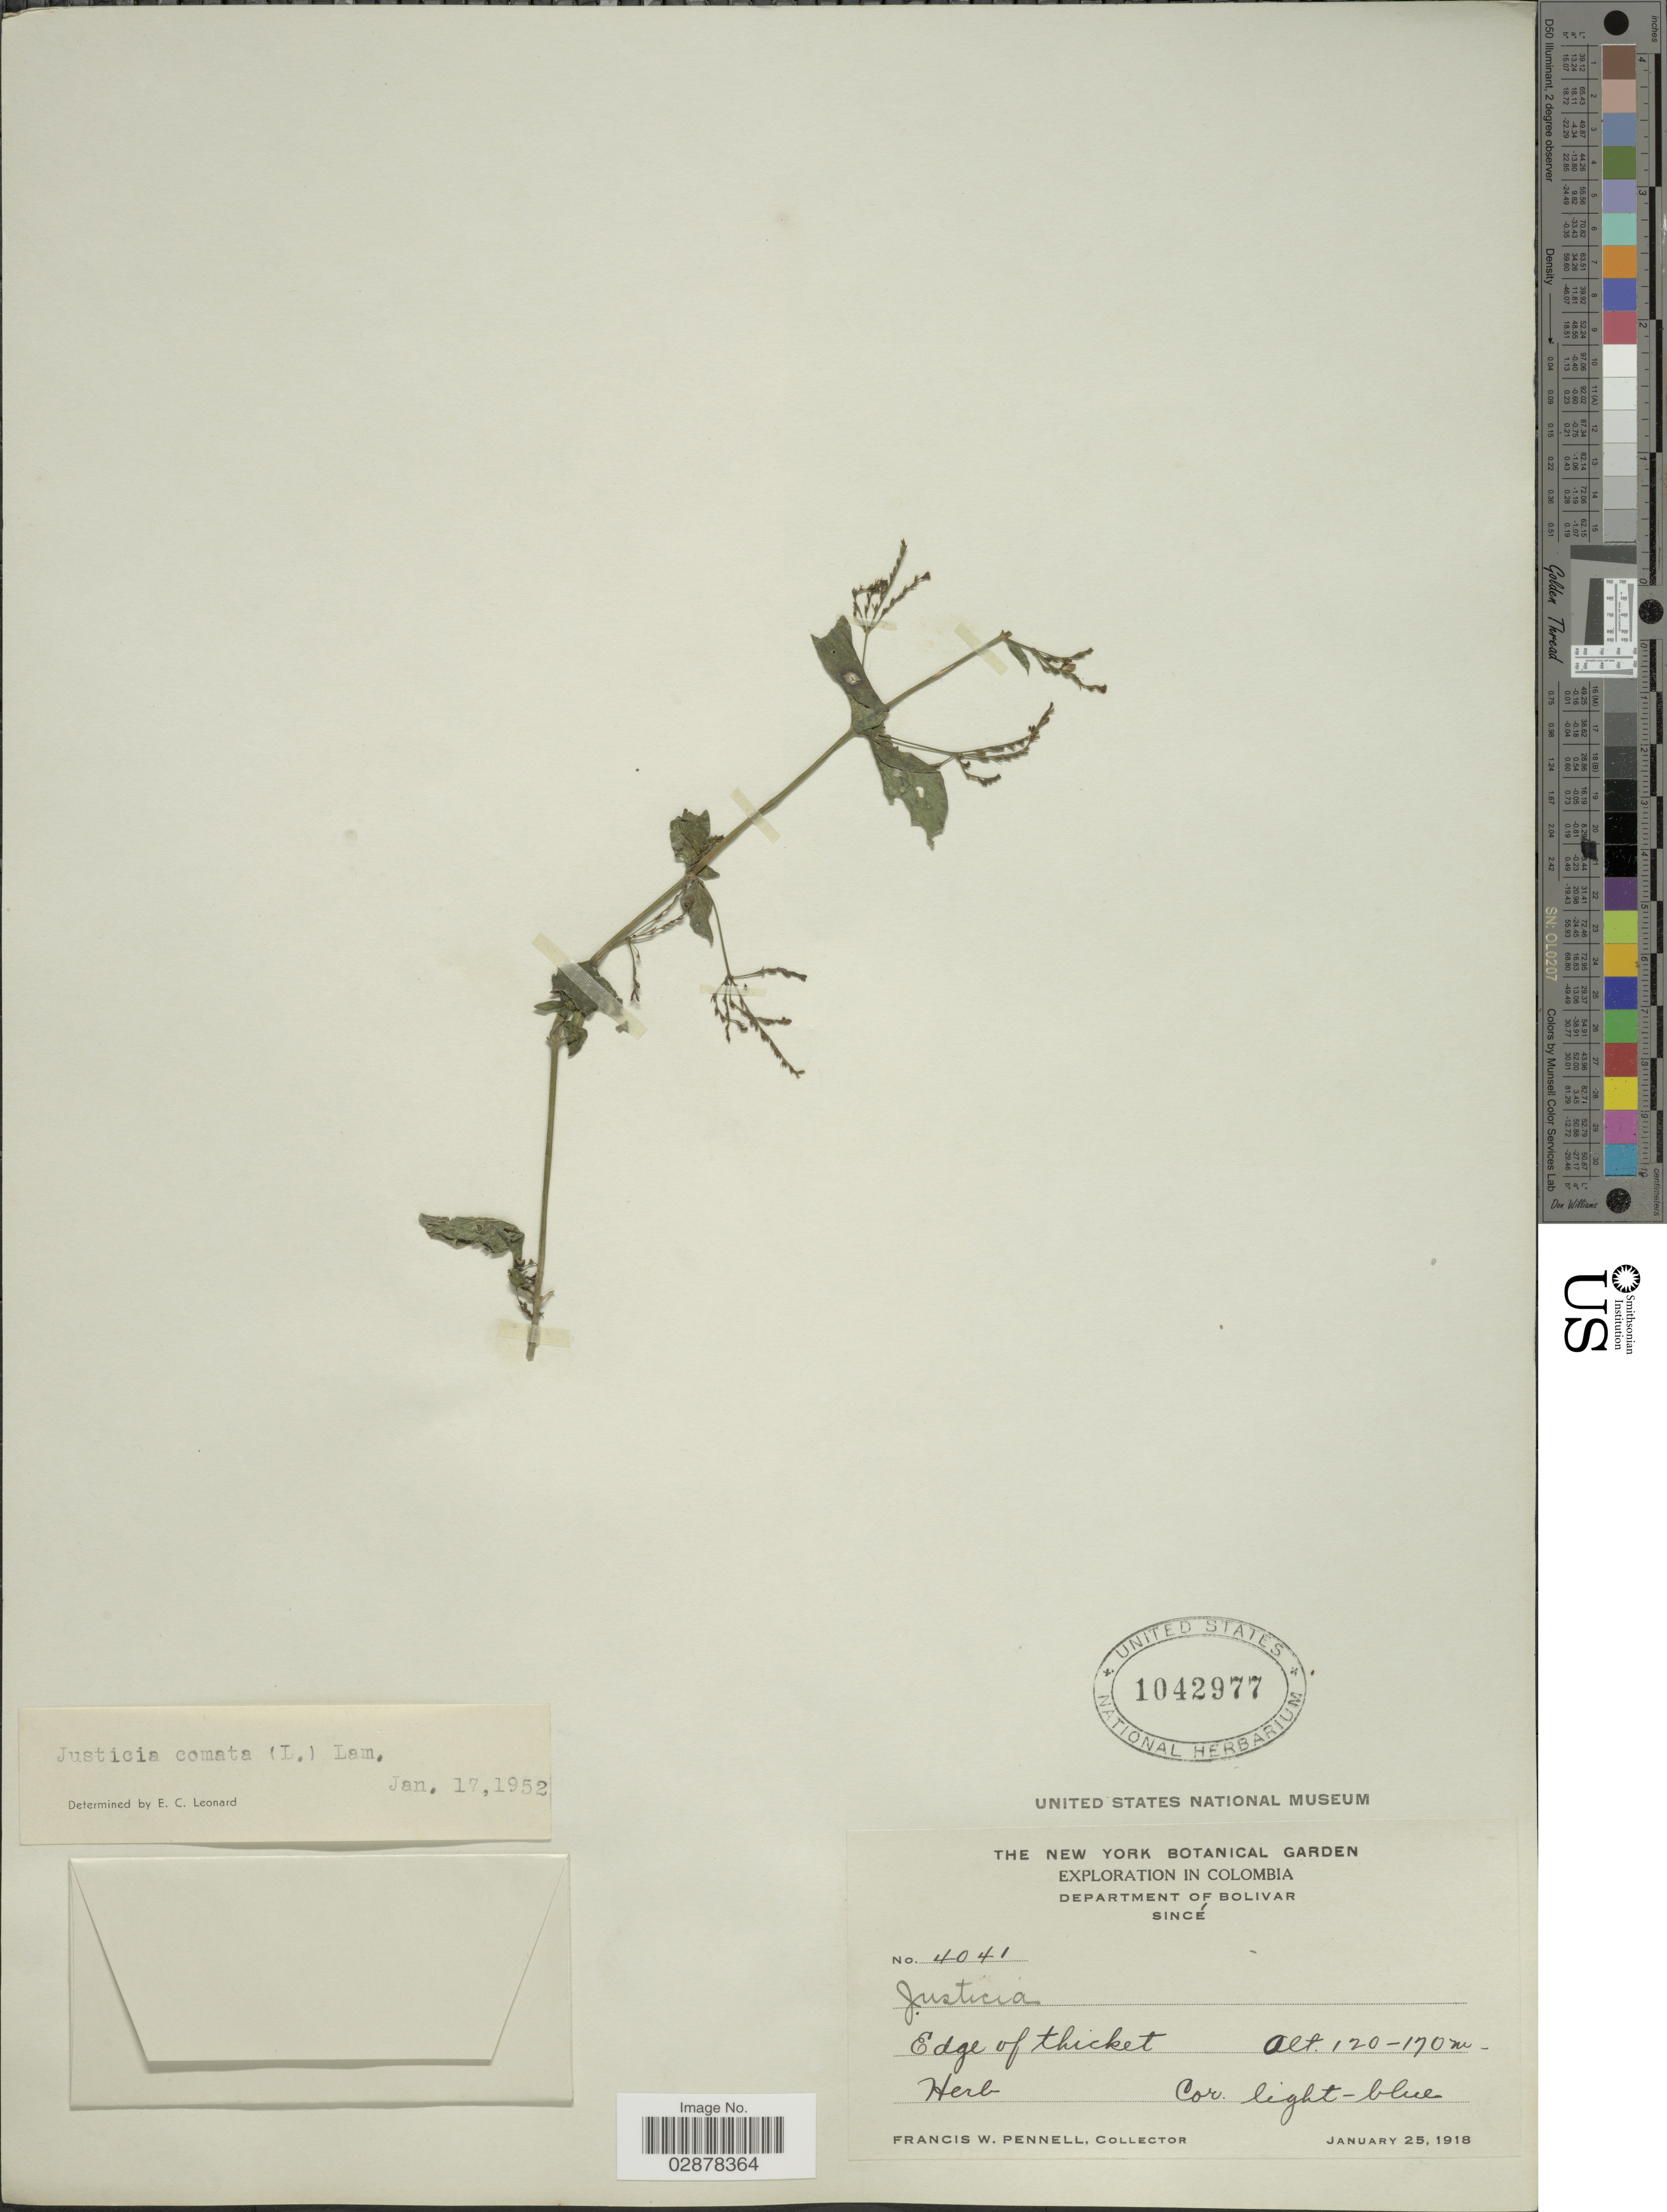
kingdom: Plantae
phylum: Tracheophyta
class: Magnoliopsida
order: Lamiales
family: Acanthaceae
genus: Justicia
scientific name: Justicia comata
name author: (L.) Lam.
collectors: F. W. Pennell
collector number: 4041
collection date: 1918-01-25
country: Colombia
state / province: Bolívar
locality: Departament of Bolivar. Sincé. Edge of thicket.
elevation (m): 120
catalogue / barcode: US 1042977